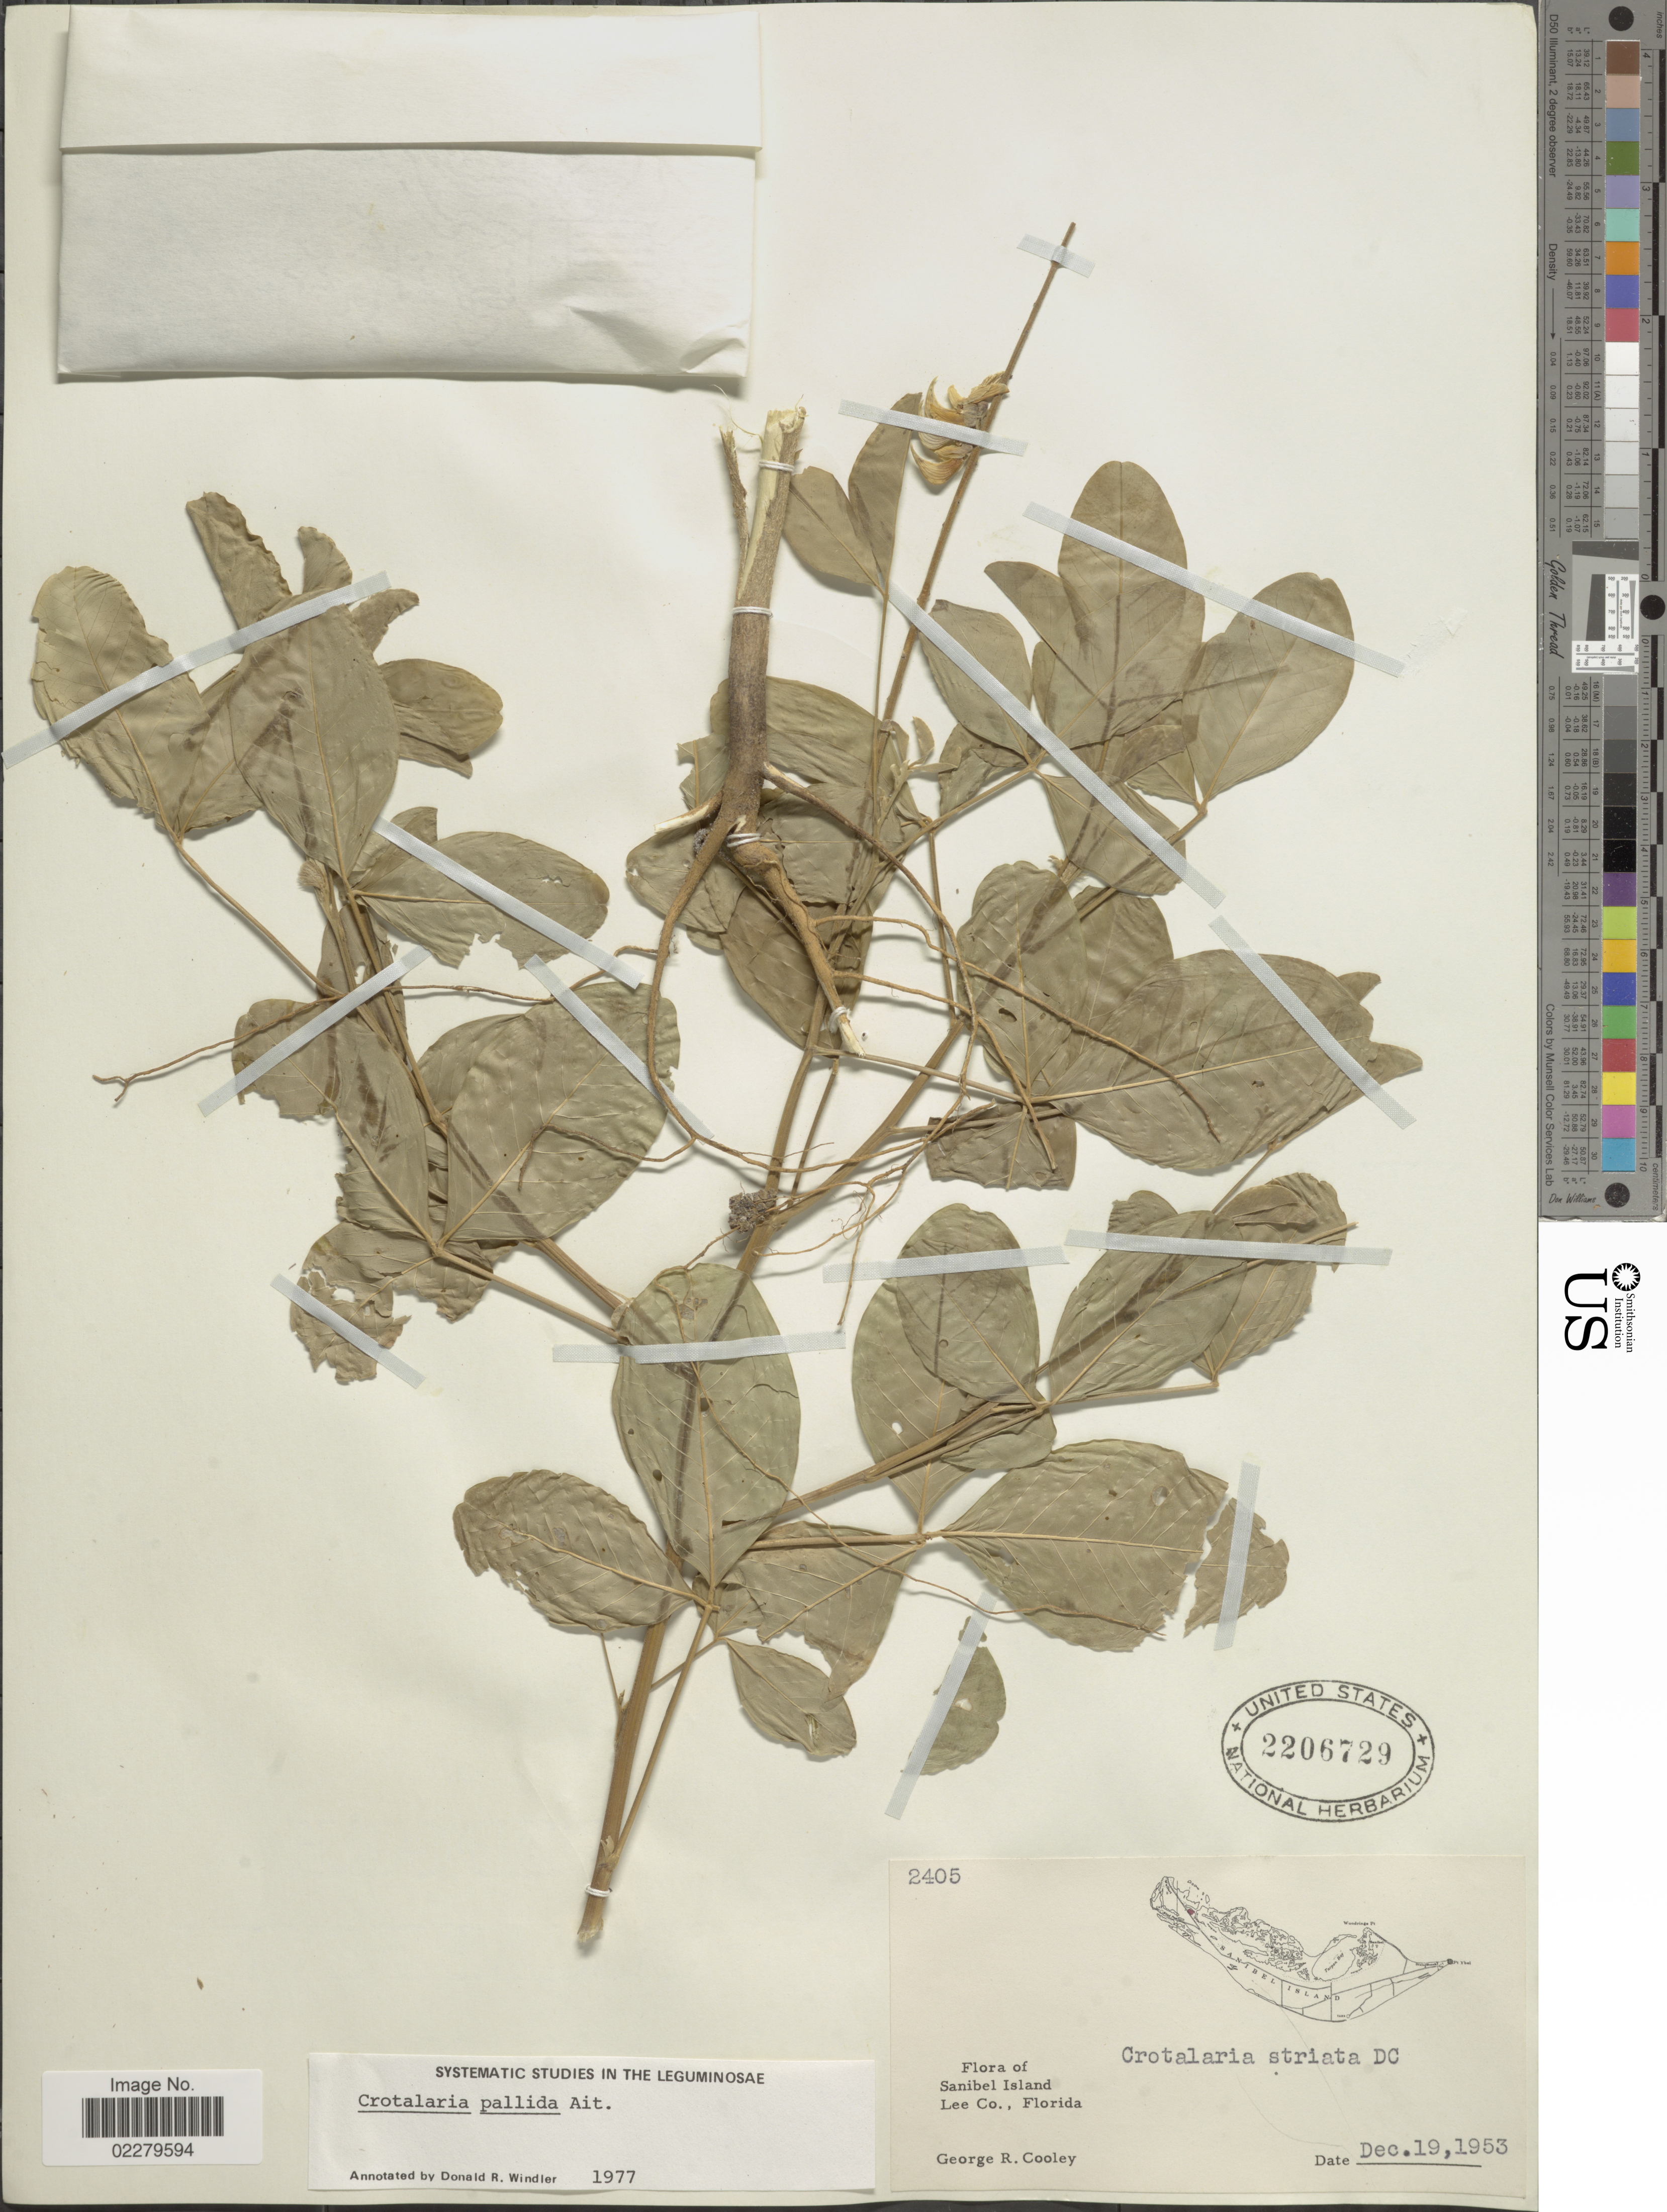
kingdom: Plantae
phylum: Tracheophyta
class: Magnoliopsida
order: Fabales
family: Fabaceae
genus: Crotalaria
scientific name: Crotalaria pallida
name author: Aiton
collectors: G. R. Cooley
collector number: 2405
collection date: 1953-12-19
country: United States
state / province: Florida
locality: Sanibel Island, Lee Co.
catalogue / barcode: US 2206729